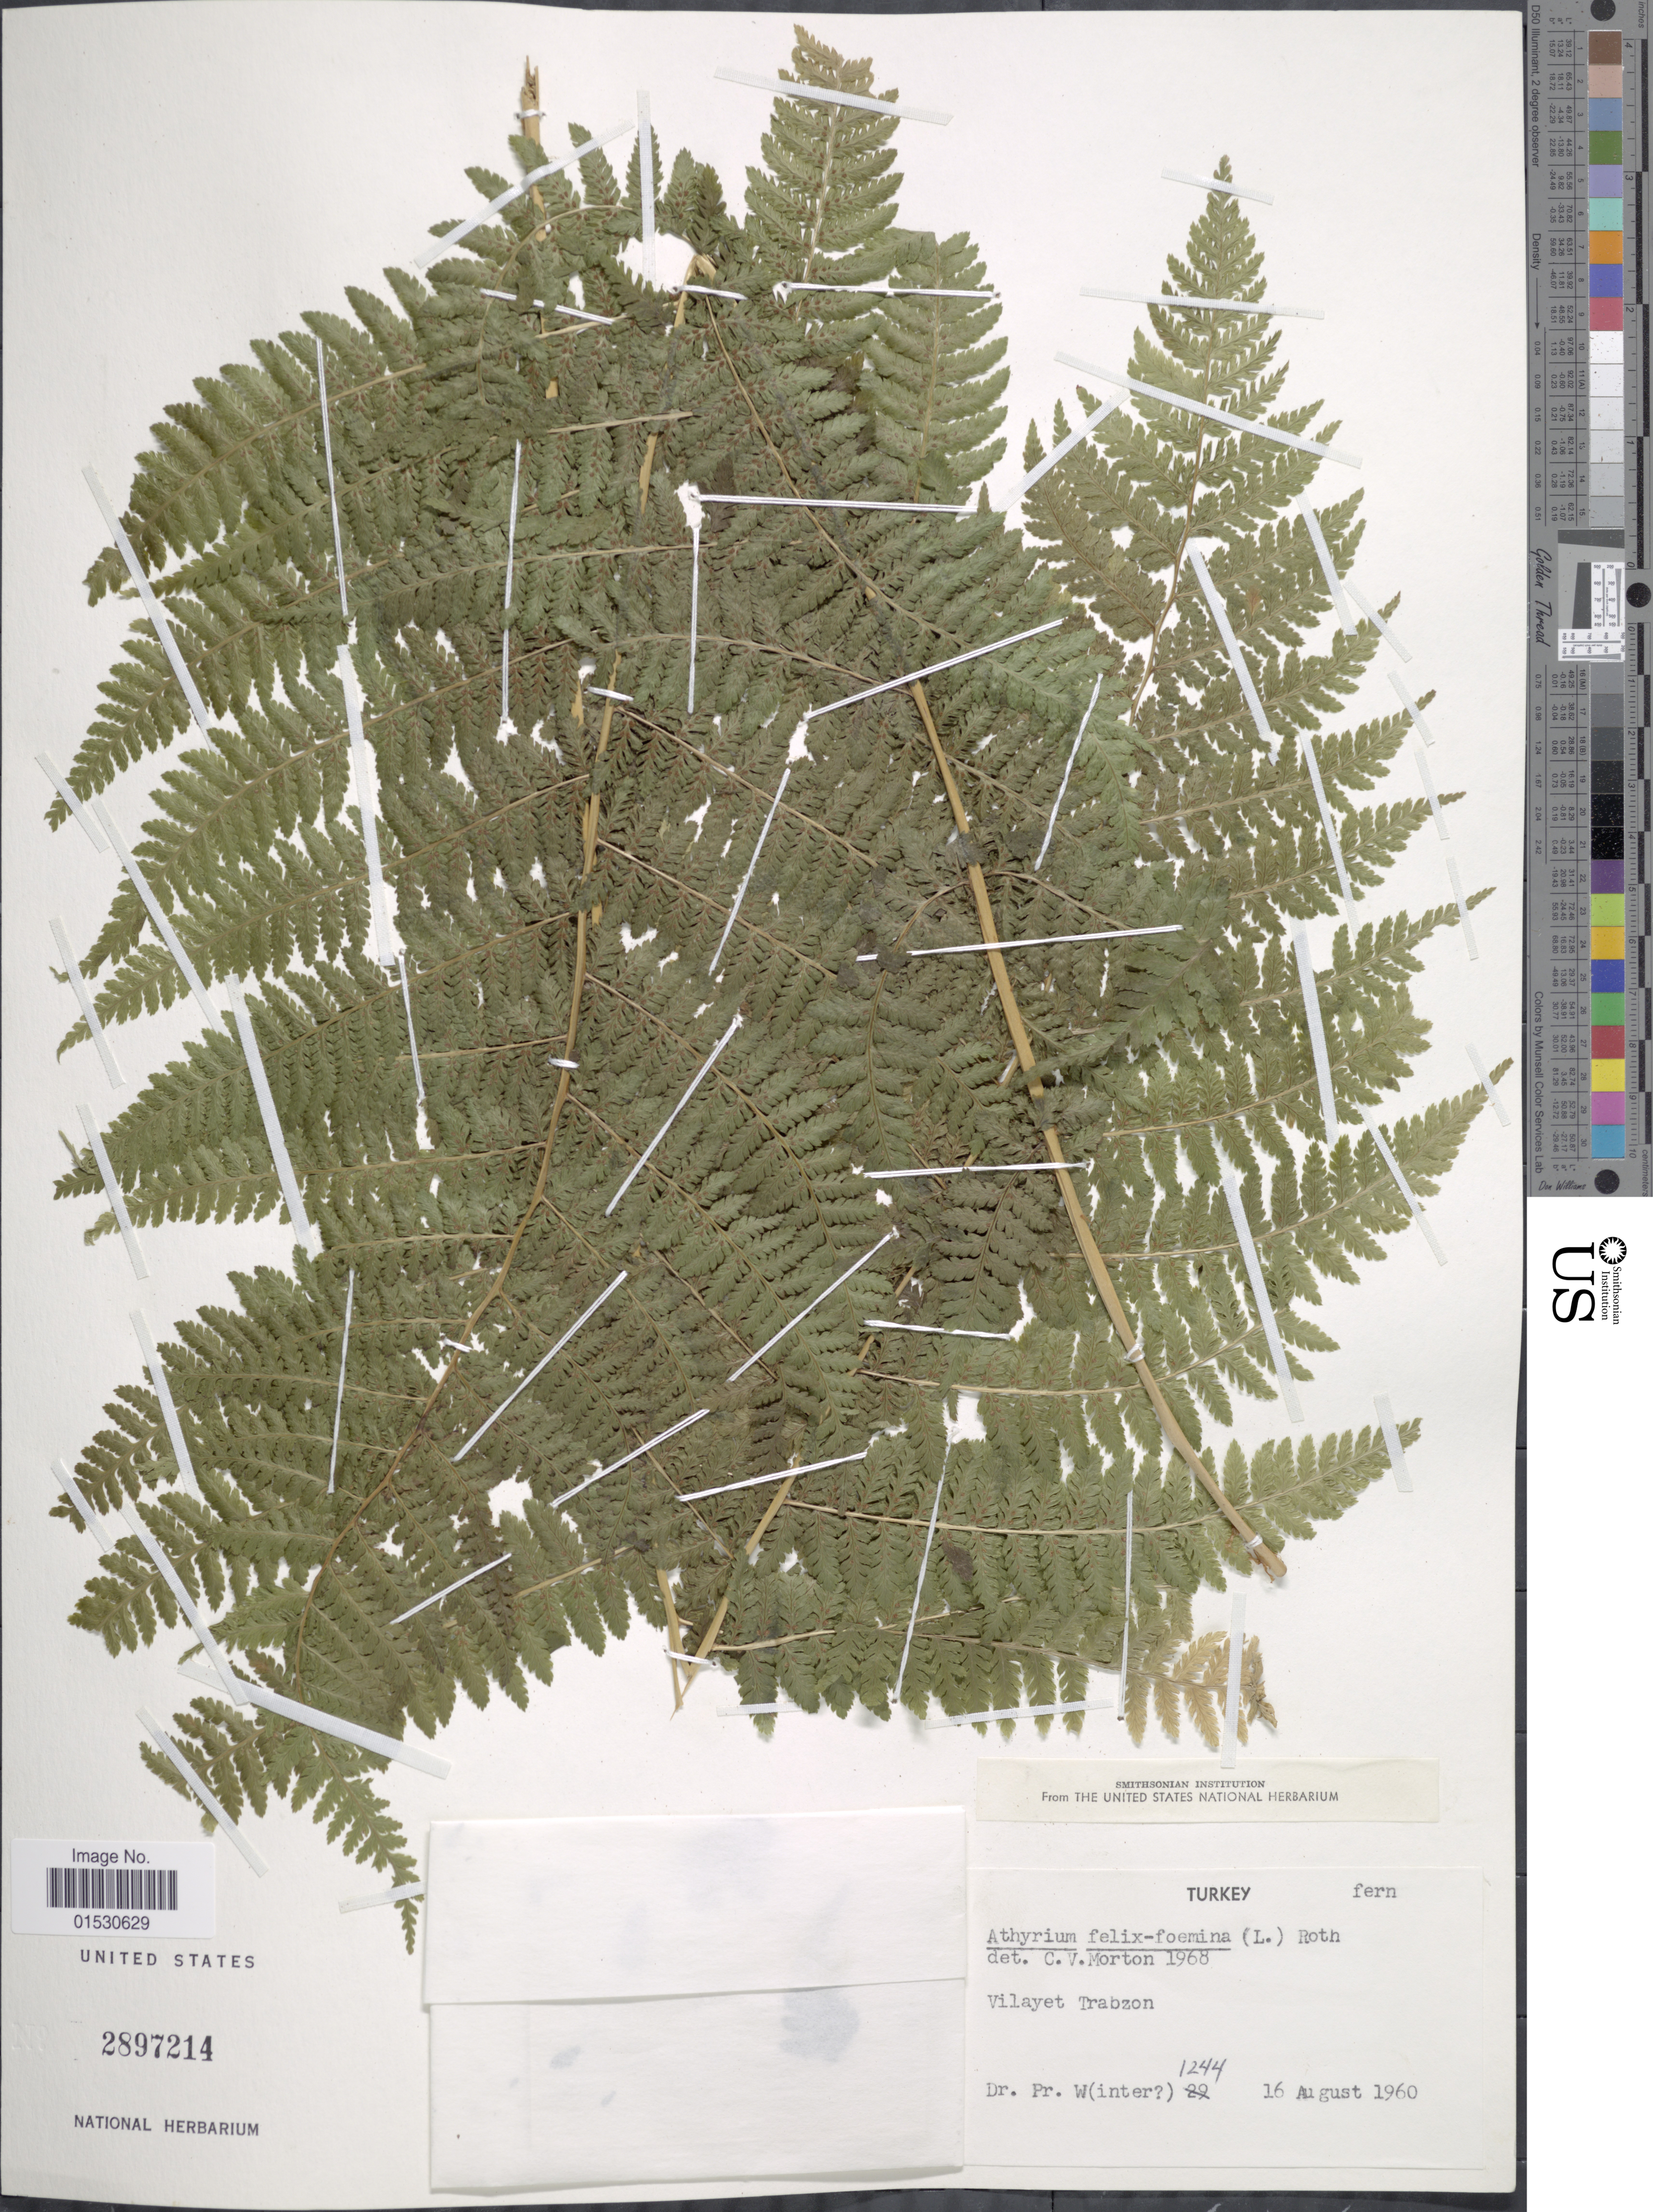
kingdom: Plantae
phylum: Tracheophyta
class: Polypodiopsida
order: Polypodiales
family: Athyriaceae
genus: Athyrium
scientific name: Athyrium filix-femina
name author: (L.) Roth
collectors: P. Winter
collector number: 1244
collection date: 1960-08-16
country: Turkey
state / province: Trabzon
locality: Vilayet Trabzon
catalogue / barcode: US 2897214